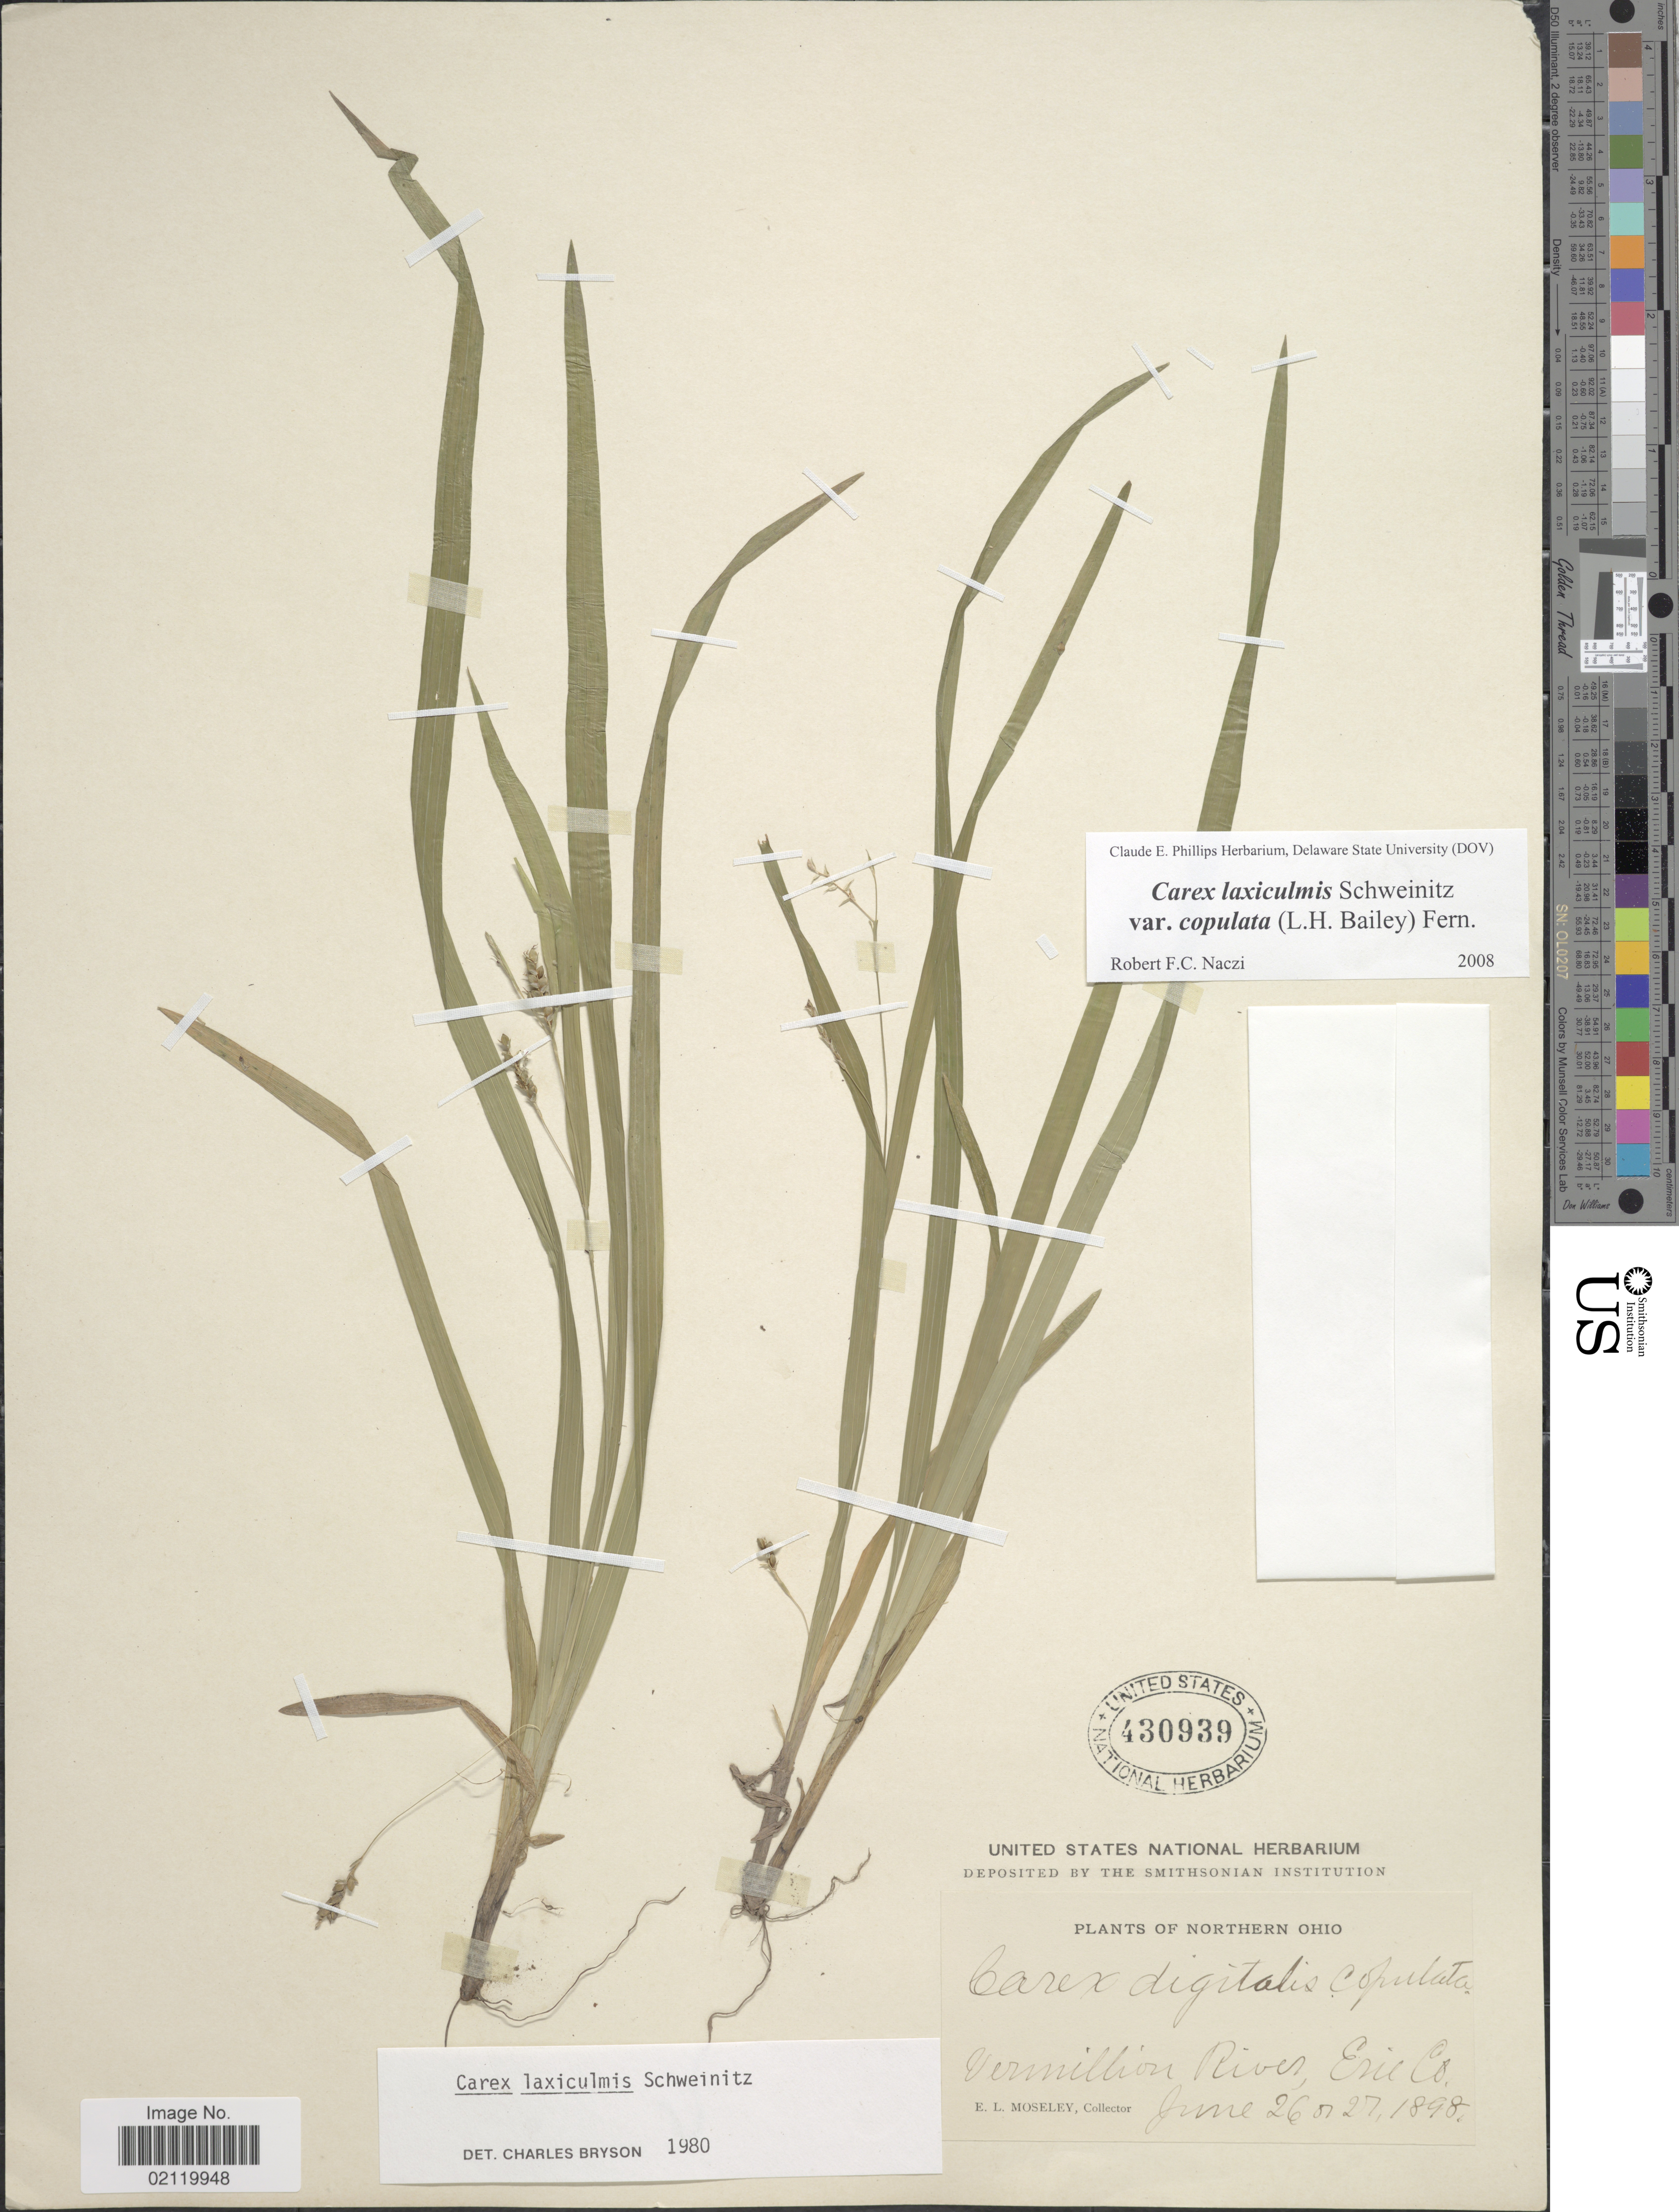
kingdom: Plantae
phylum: Tracheophyta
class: Liliopsida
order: Poales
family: Cyperaceae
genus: Carex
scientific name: Carex laxiculmis var. copulata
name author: (L.H. Bailey) Fernald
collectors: E. Moseley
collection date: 1898-06-26/1898-06-27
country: United States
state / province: Ohio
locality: Northern Ohio. Vermillion River, Erie Co.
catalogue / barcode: US 430939